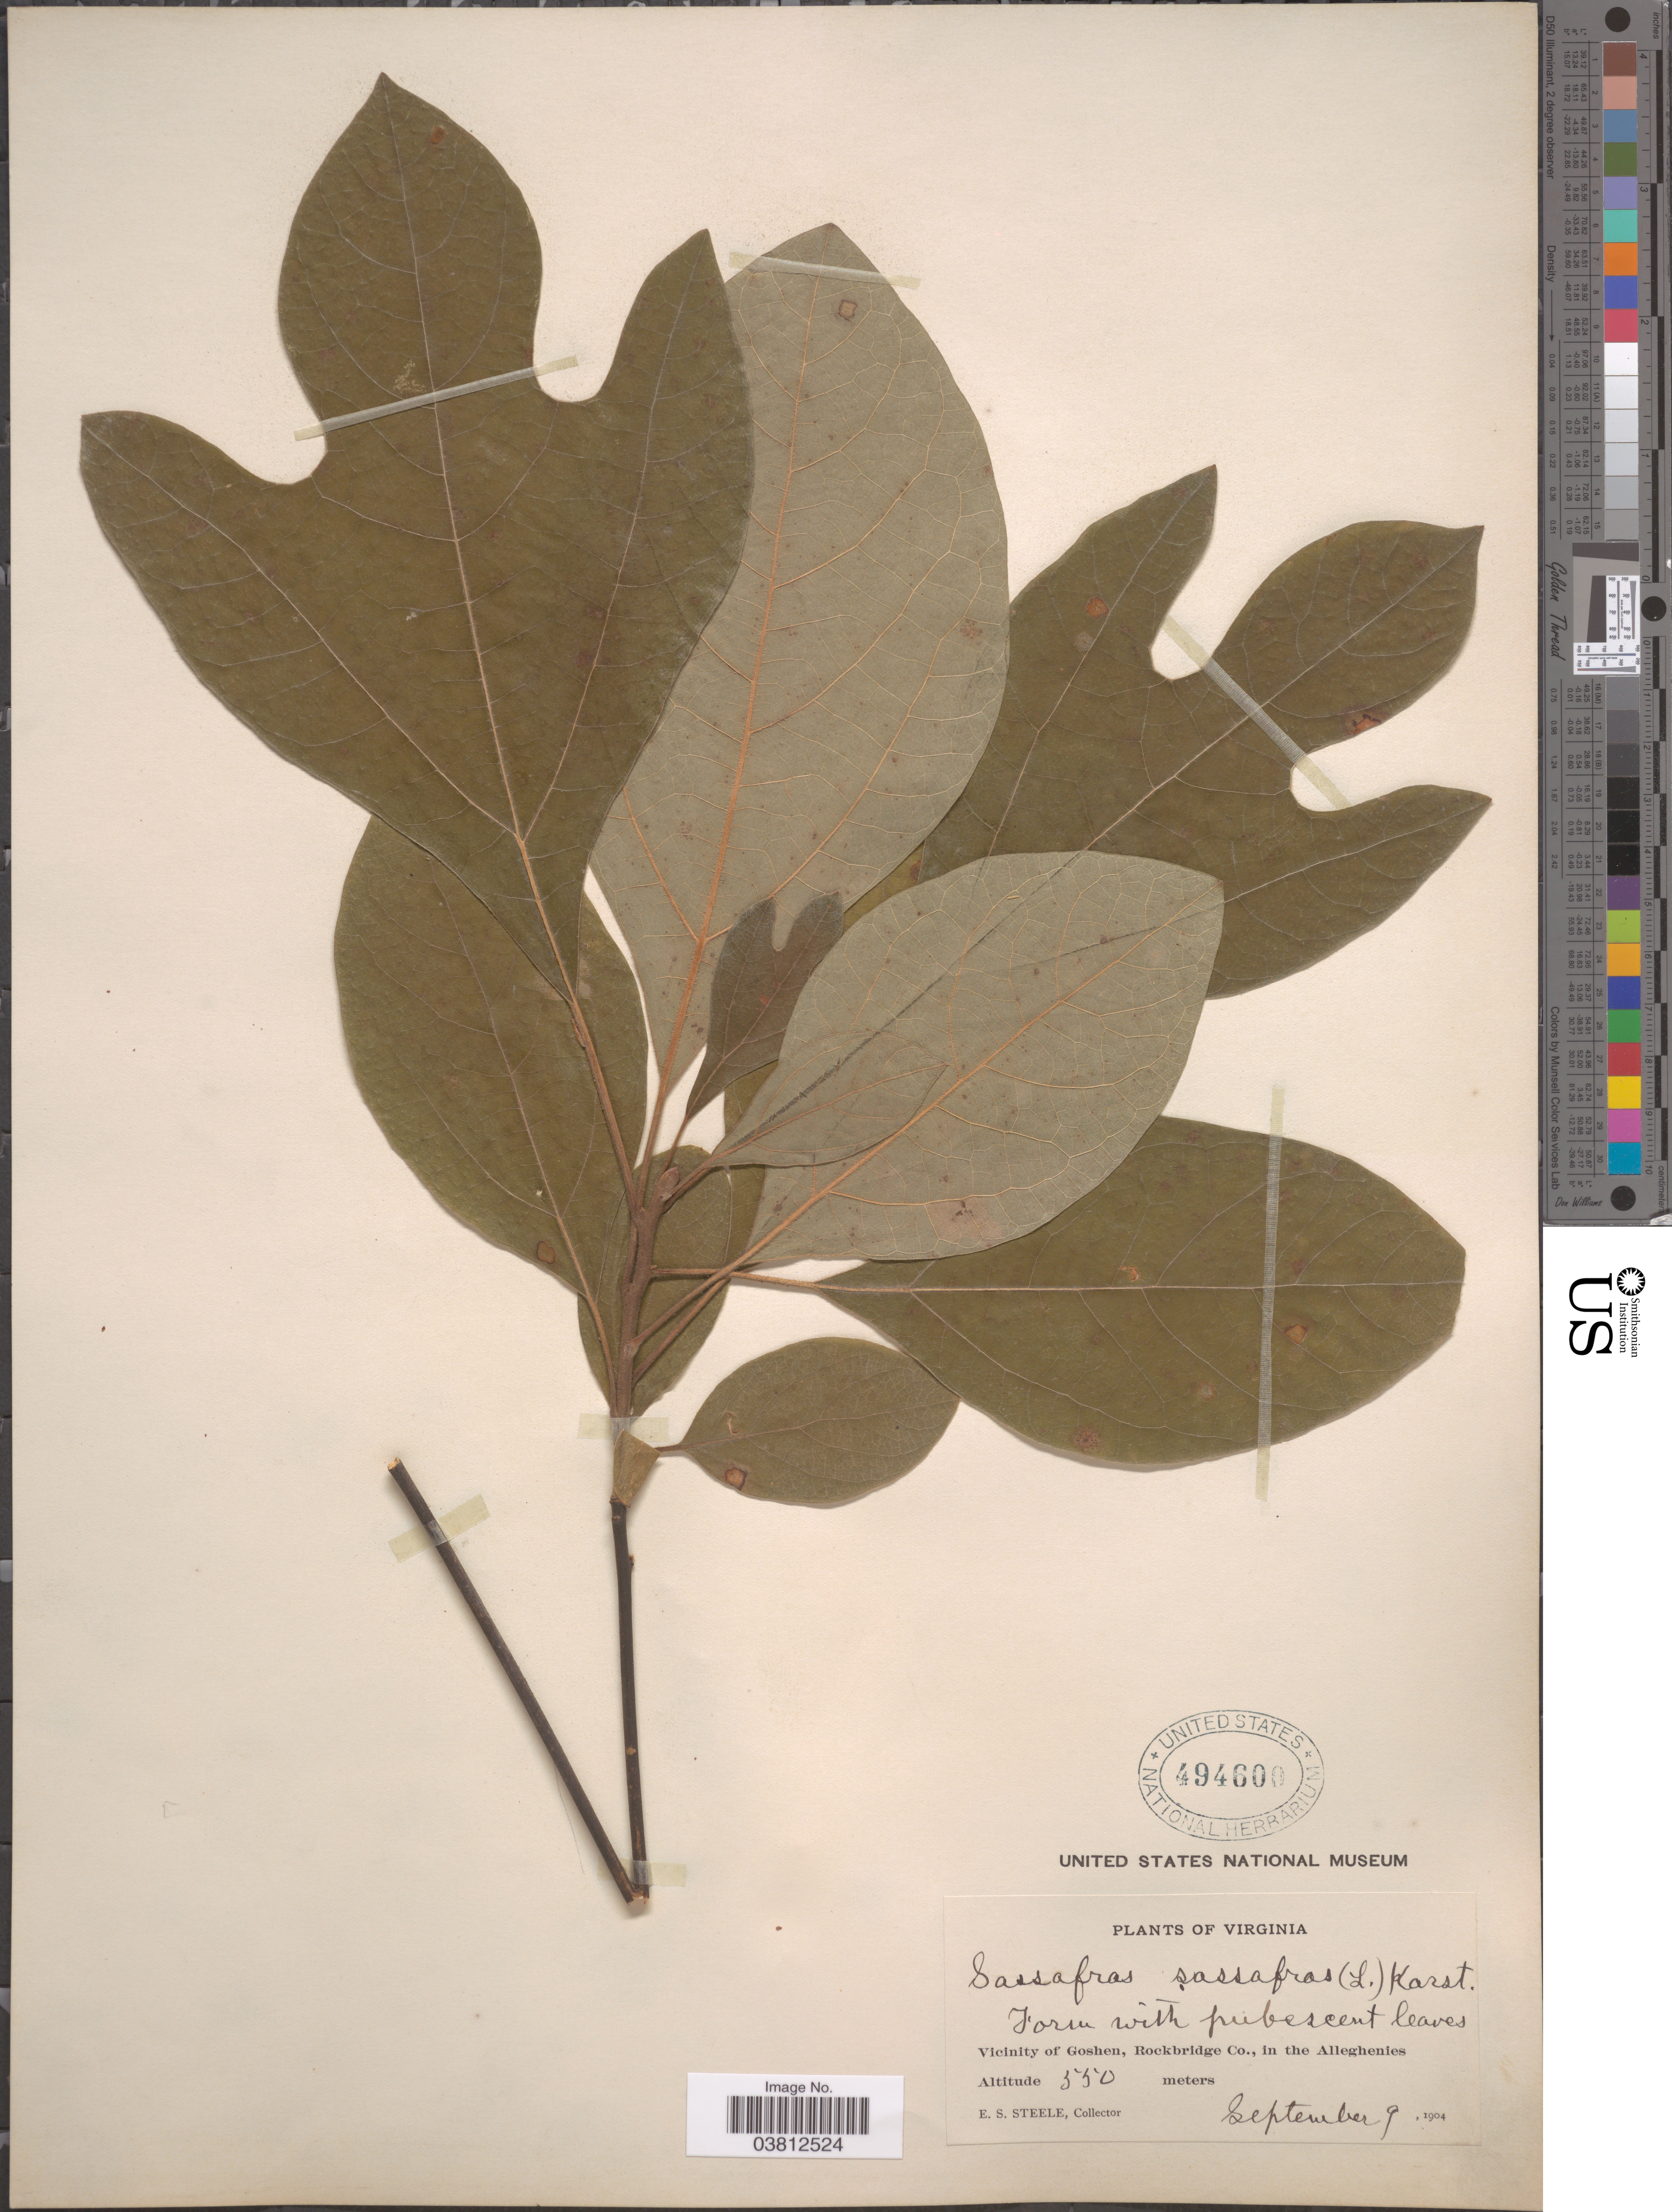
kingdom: Plantae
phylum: Tracheophyta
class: Magnoliopsida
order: Laurales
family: Lauraceae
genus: Sassafras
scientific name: Sassafras albidum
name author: (Nutt.) Nees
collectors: E. Steele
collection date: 1904-09-09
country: United States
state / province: Virginia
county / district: Rockbridge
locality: Vicinity of Goshen, Rockbridge Co., in the Alleghenies.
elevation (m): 550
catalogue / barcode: US 494600